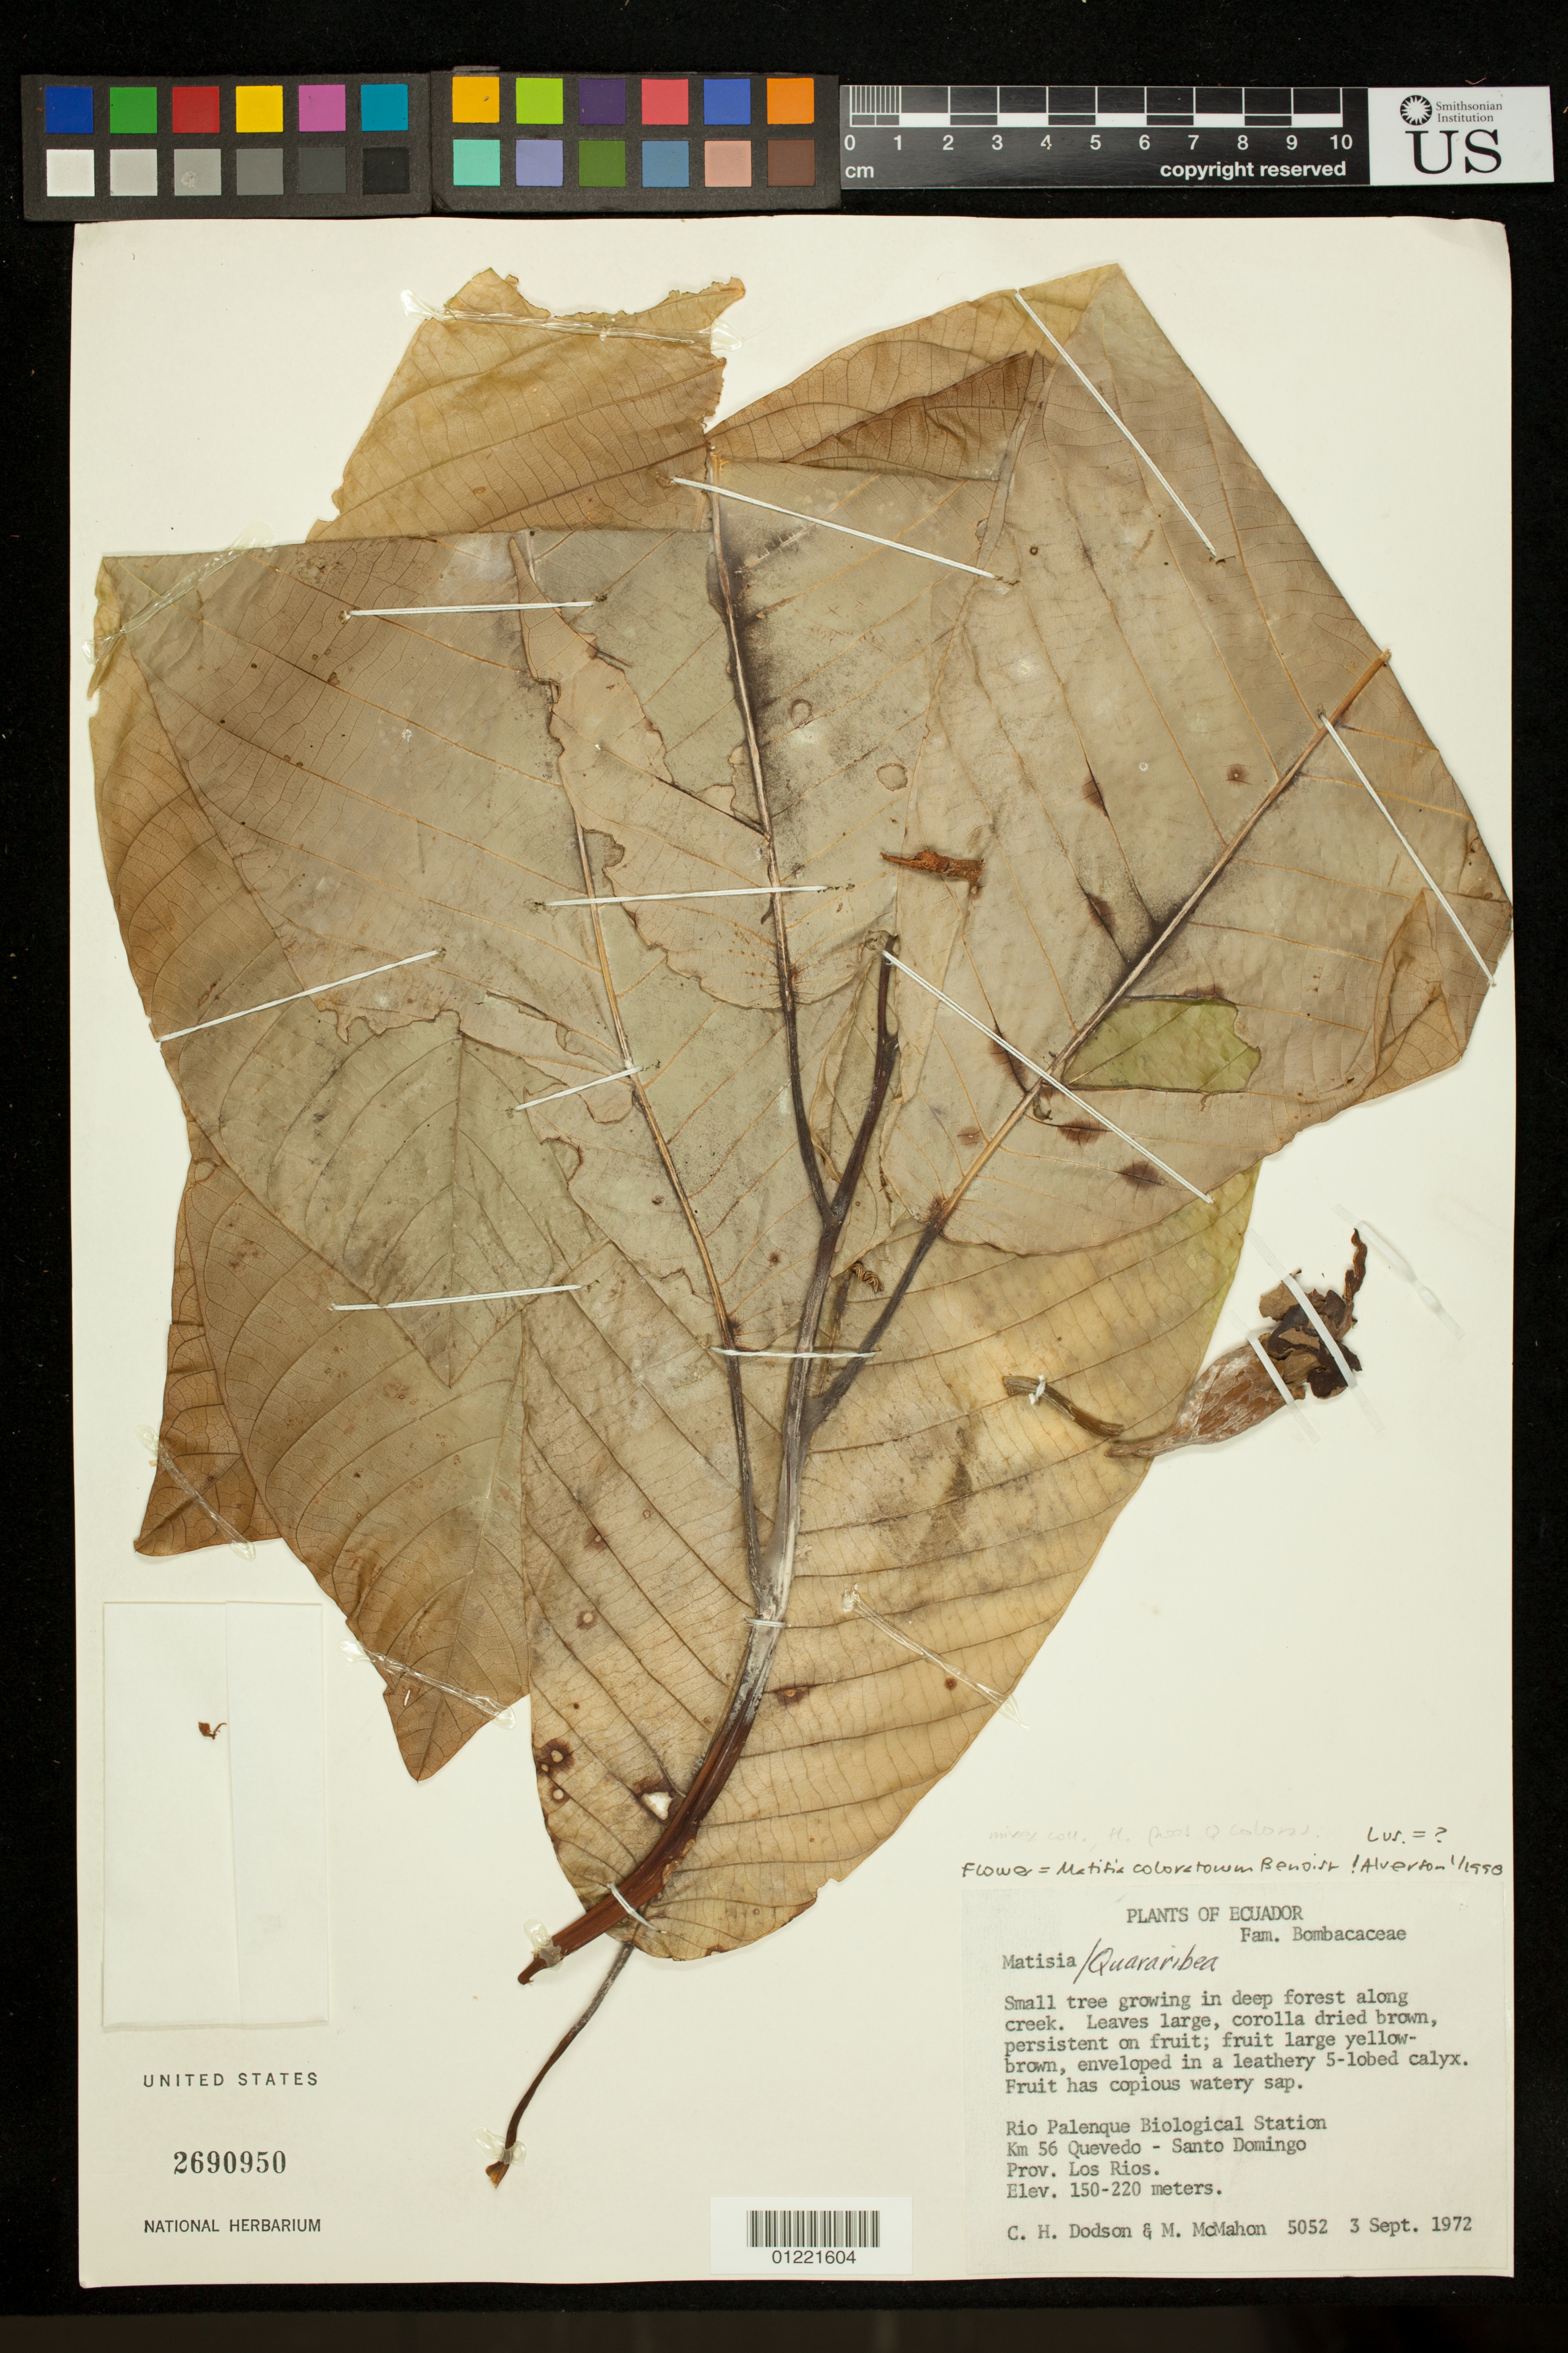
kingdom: Plantae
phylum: Tracheophyta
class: Magnoliopsida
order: Malvales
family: Malvaceae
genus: Matisia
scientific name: Matisia coloradorum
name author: Benoist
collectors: C. H. Dodson & M. McMahon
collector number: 5052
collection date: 1972-09-03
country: Ecuador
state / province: Los Ríos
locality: Rio Palenque Biological Station. Km 56 Quevedo - Santo Domingo.Deep forest along creek.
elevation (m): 150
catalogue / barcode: US 2690950